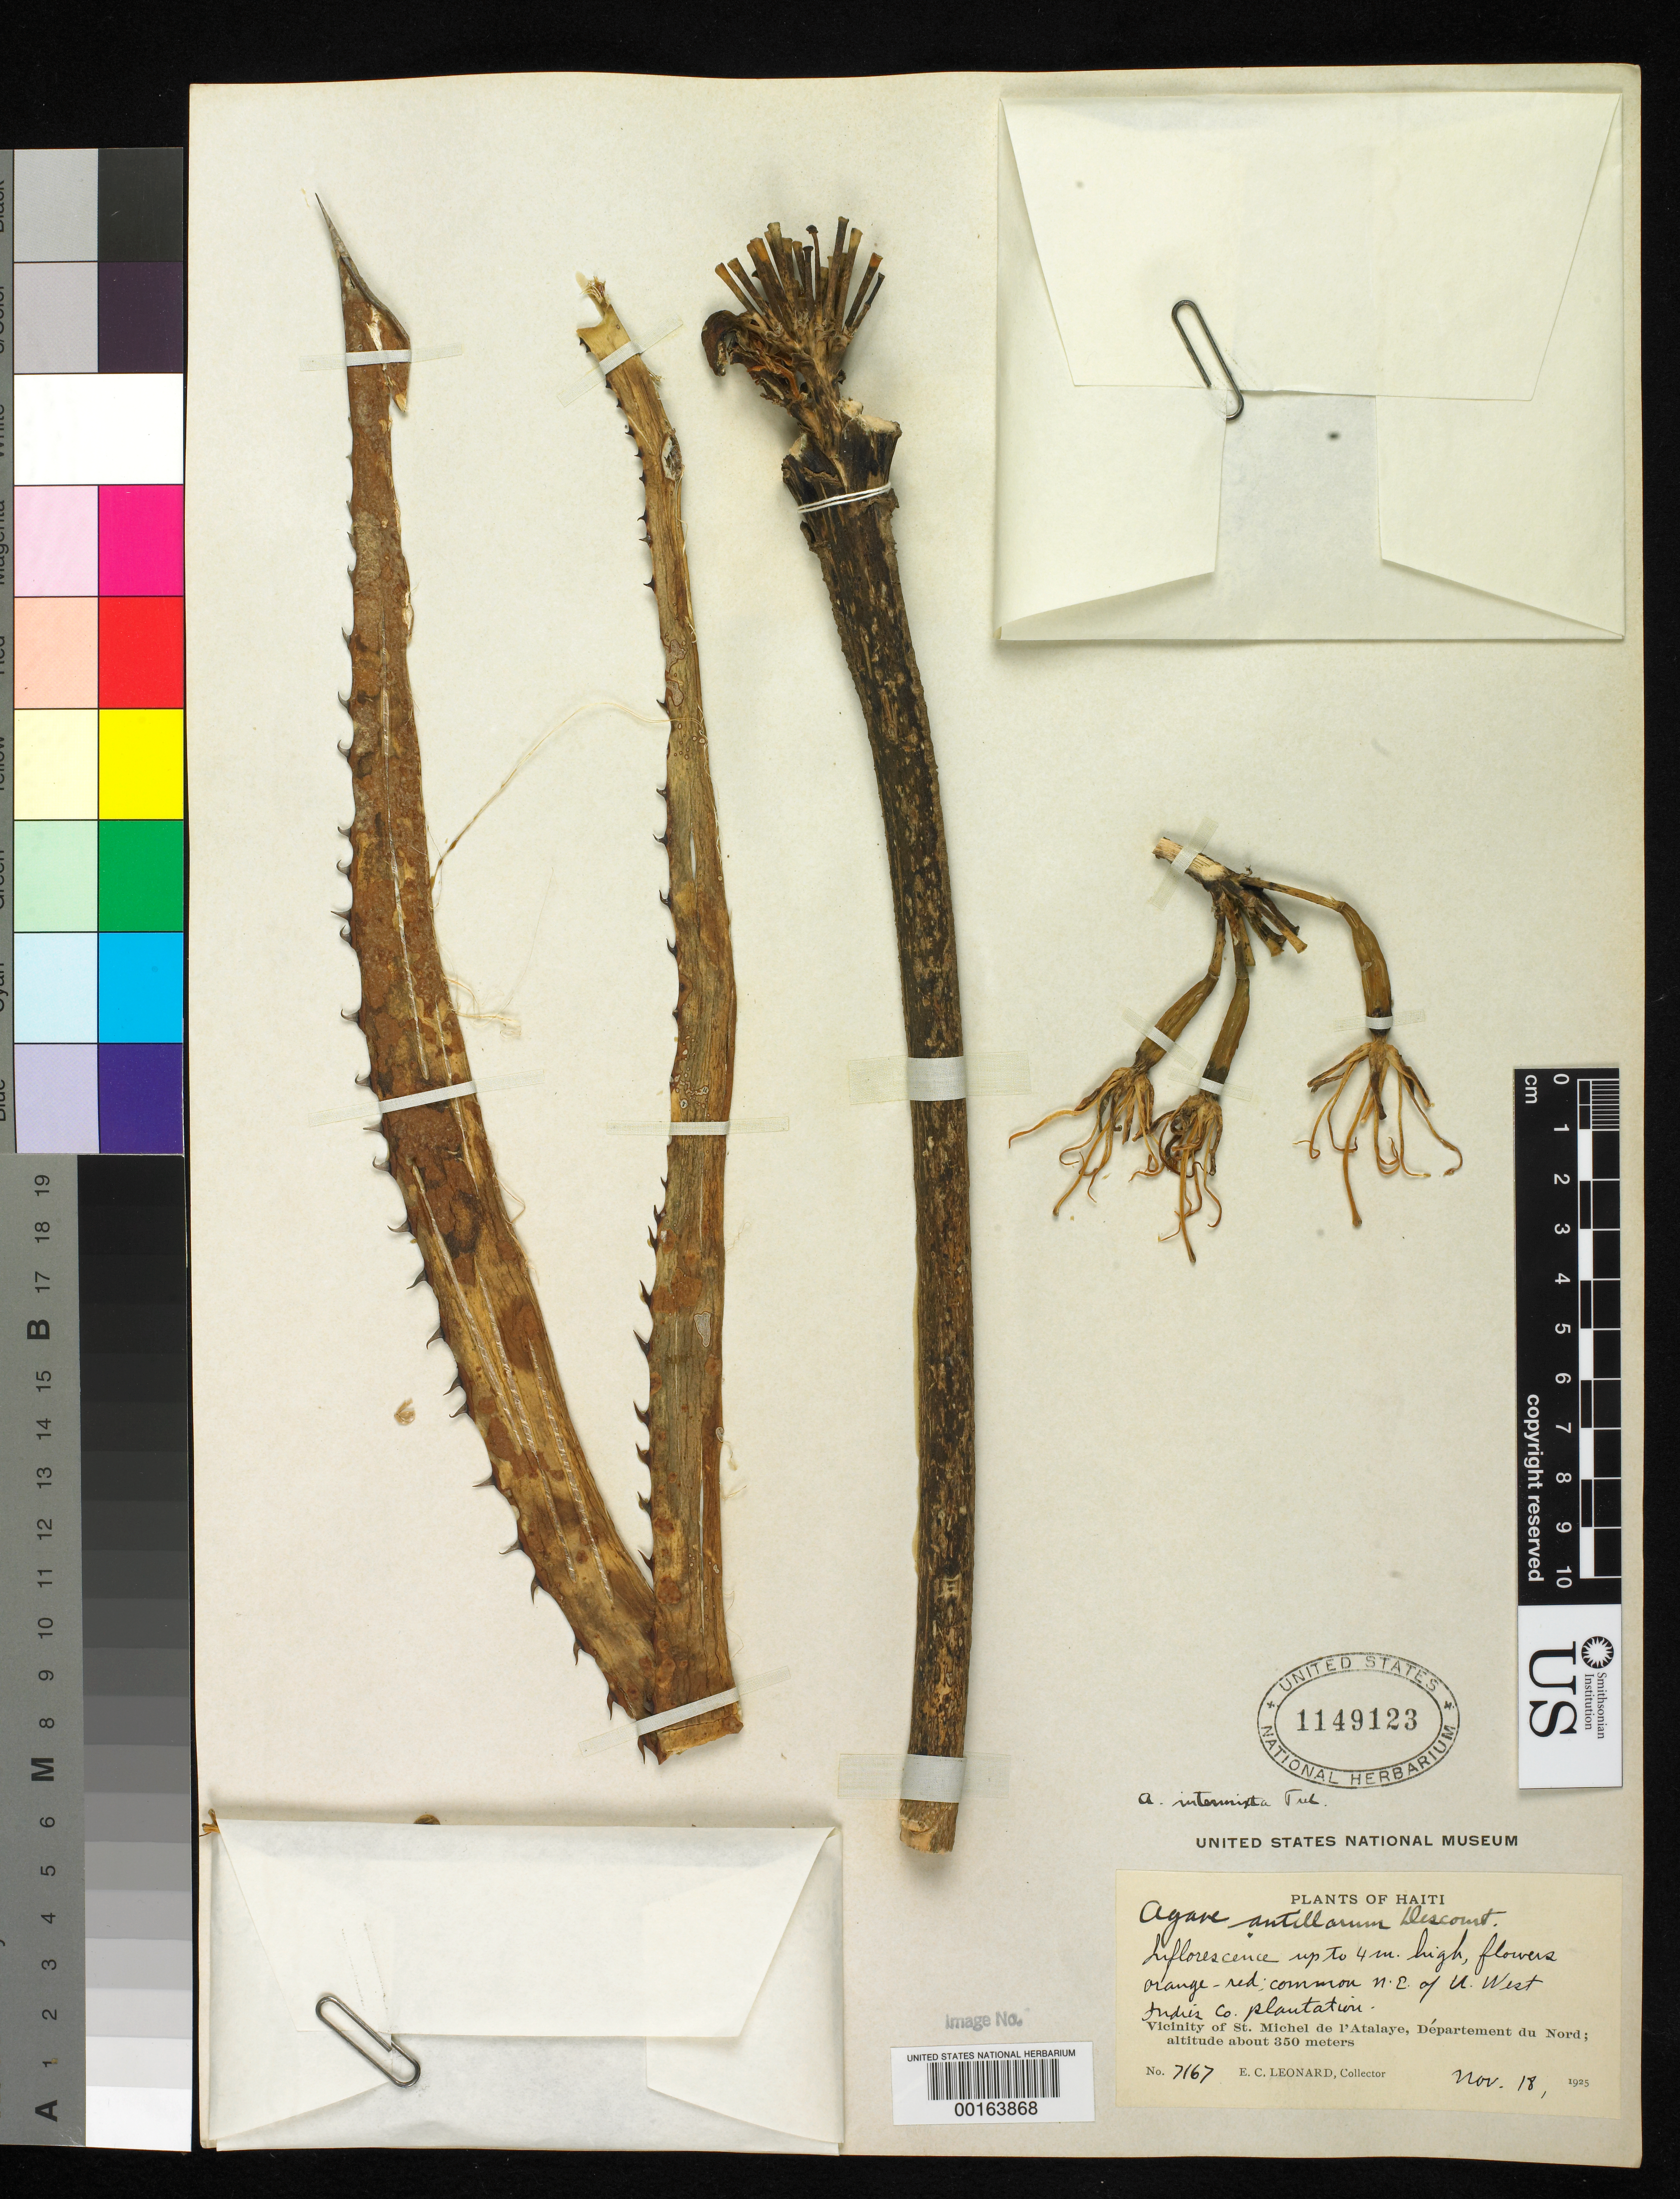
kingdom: Plantae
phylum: Tracheophyta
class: Liliopsida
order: Asparagales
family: Asparagaceae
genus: Agave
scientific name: Agave intermixta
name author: Trel.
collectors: E. C. Leonard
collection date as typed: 18 Nov 1925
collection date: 1925-11-18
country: Haiti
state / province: Nord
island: Hispaniola Island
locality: Vicinity of st michel de l'atalaye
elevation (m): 107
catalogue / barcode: US 1149123